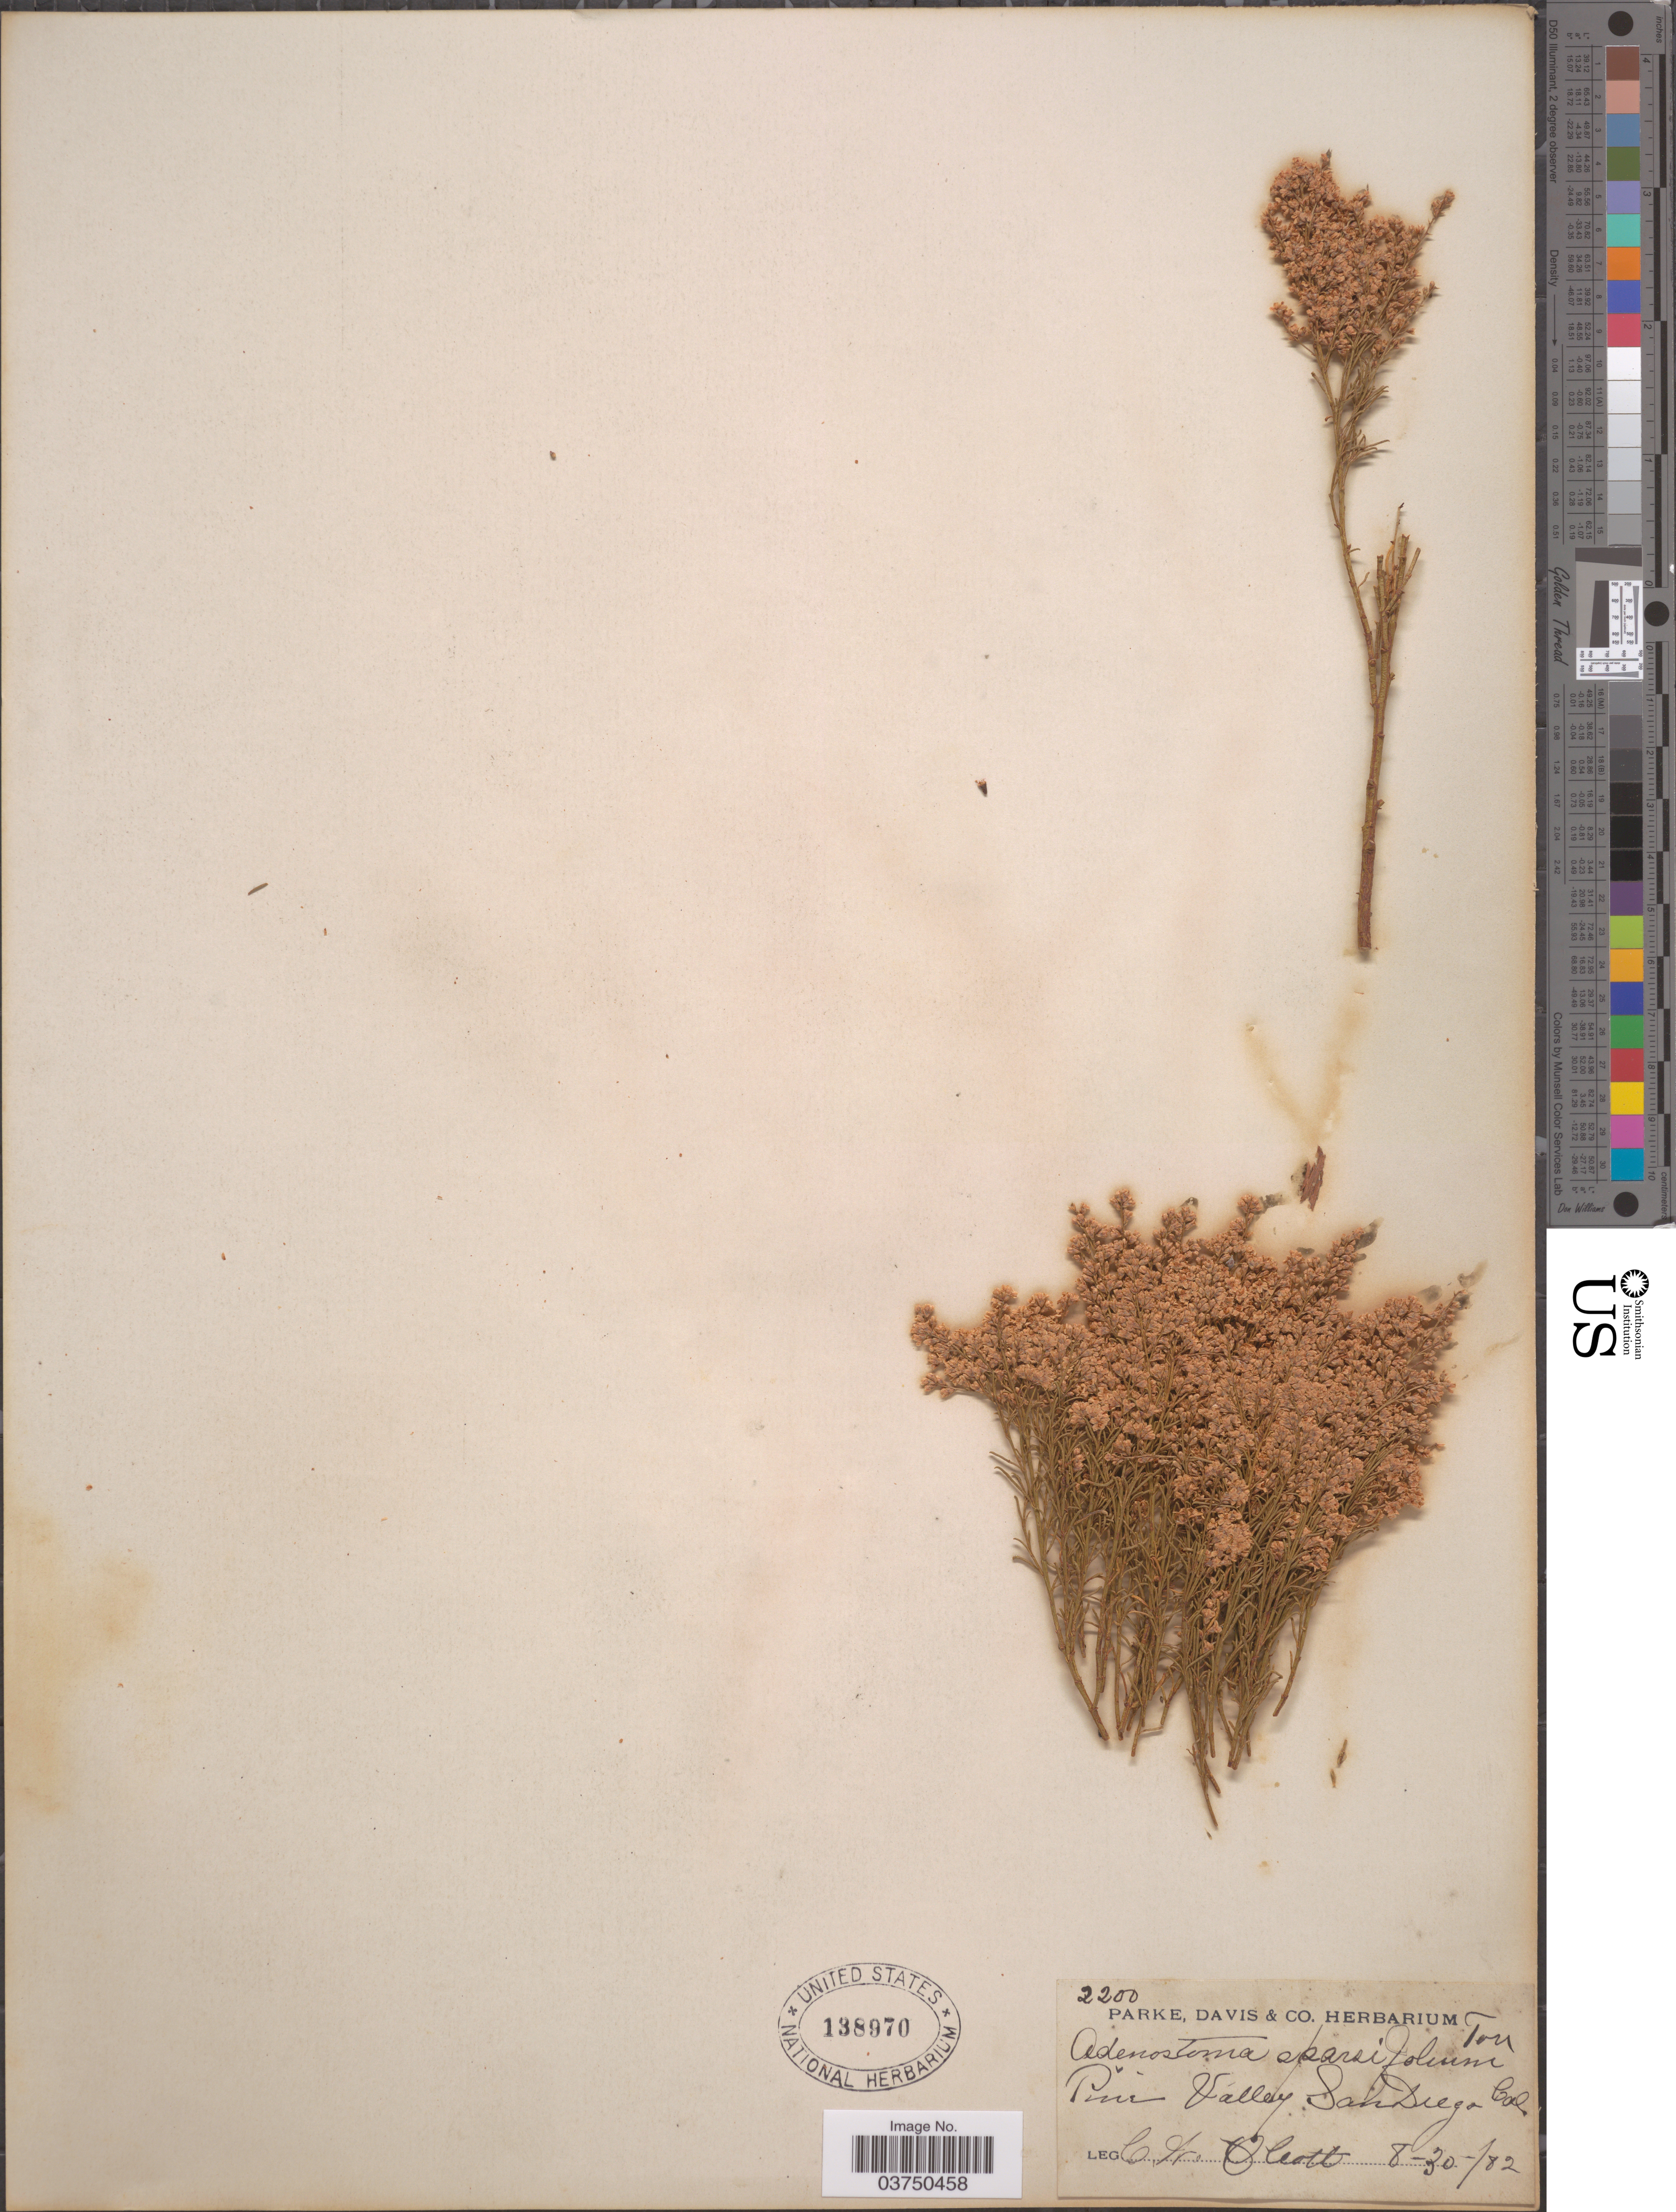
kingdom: Plantae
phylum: Tracheophyta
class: Magnoliopsida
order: Rosales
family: Rosaceae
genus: Adenostoma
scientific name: Adenostoma sparsifolium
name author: Torr.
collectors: C. R. Orcutt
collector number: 2200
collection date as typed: Transcribed d/m/y: 30/8/82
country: United States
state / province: California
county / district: San Diego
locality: Pine Valley San Diego.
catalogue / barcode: US 138970